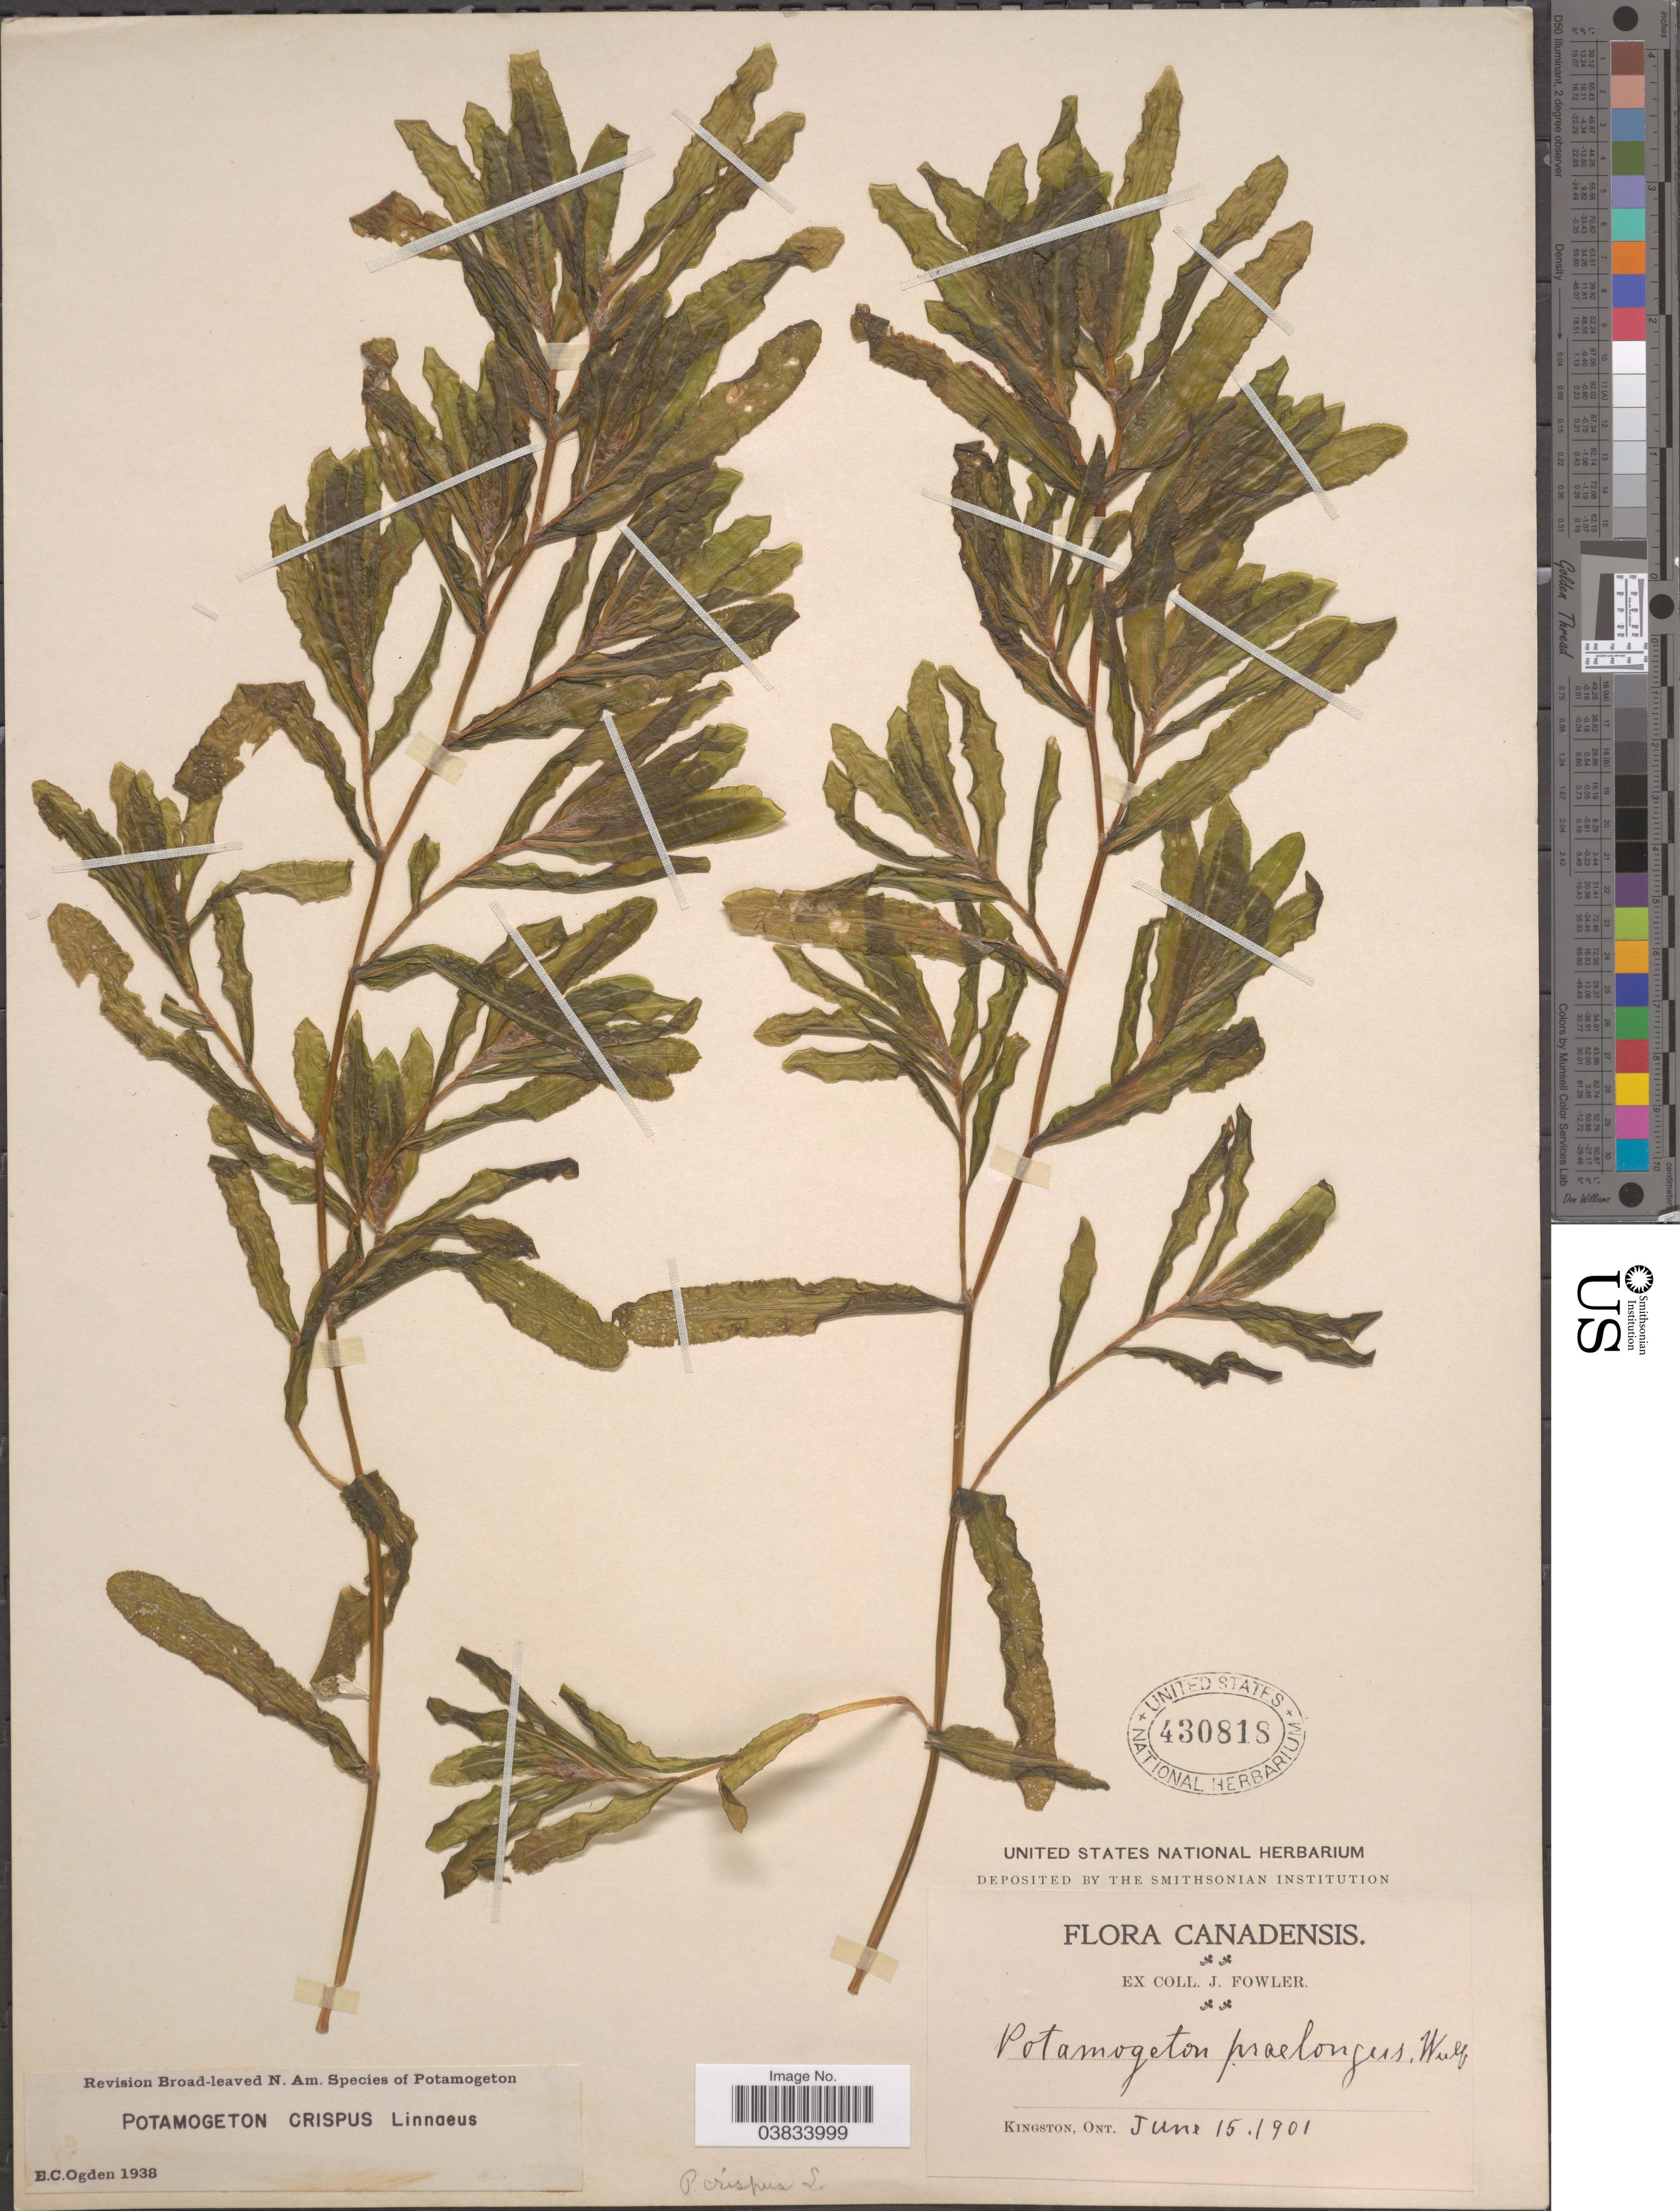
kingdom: Plantae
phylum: Tracheophyta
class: Liliopsida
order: Alismatales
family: Potamogetonaceae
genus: Potamogeton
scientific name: Potamogeton crispus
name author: L.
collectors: J. Fowler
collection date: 1901-06-15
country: Canada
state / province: Ontario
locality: Kingston.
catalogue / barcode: US 430818